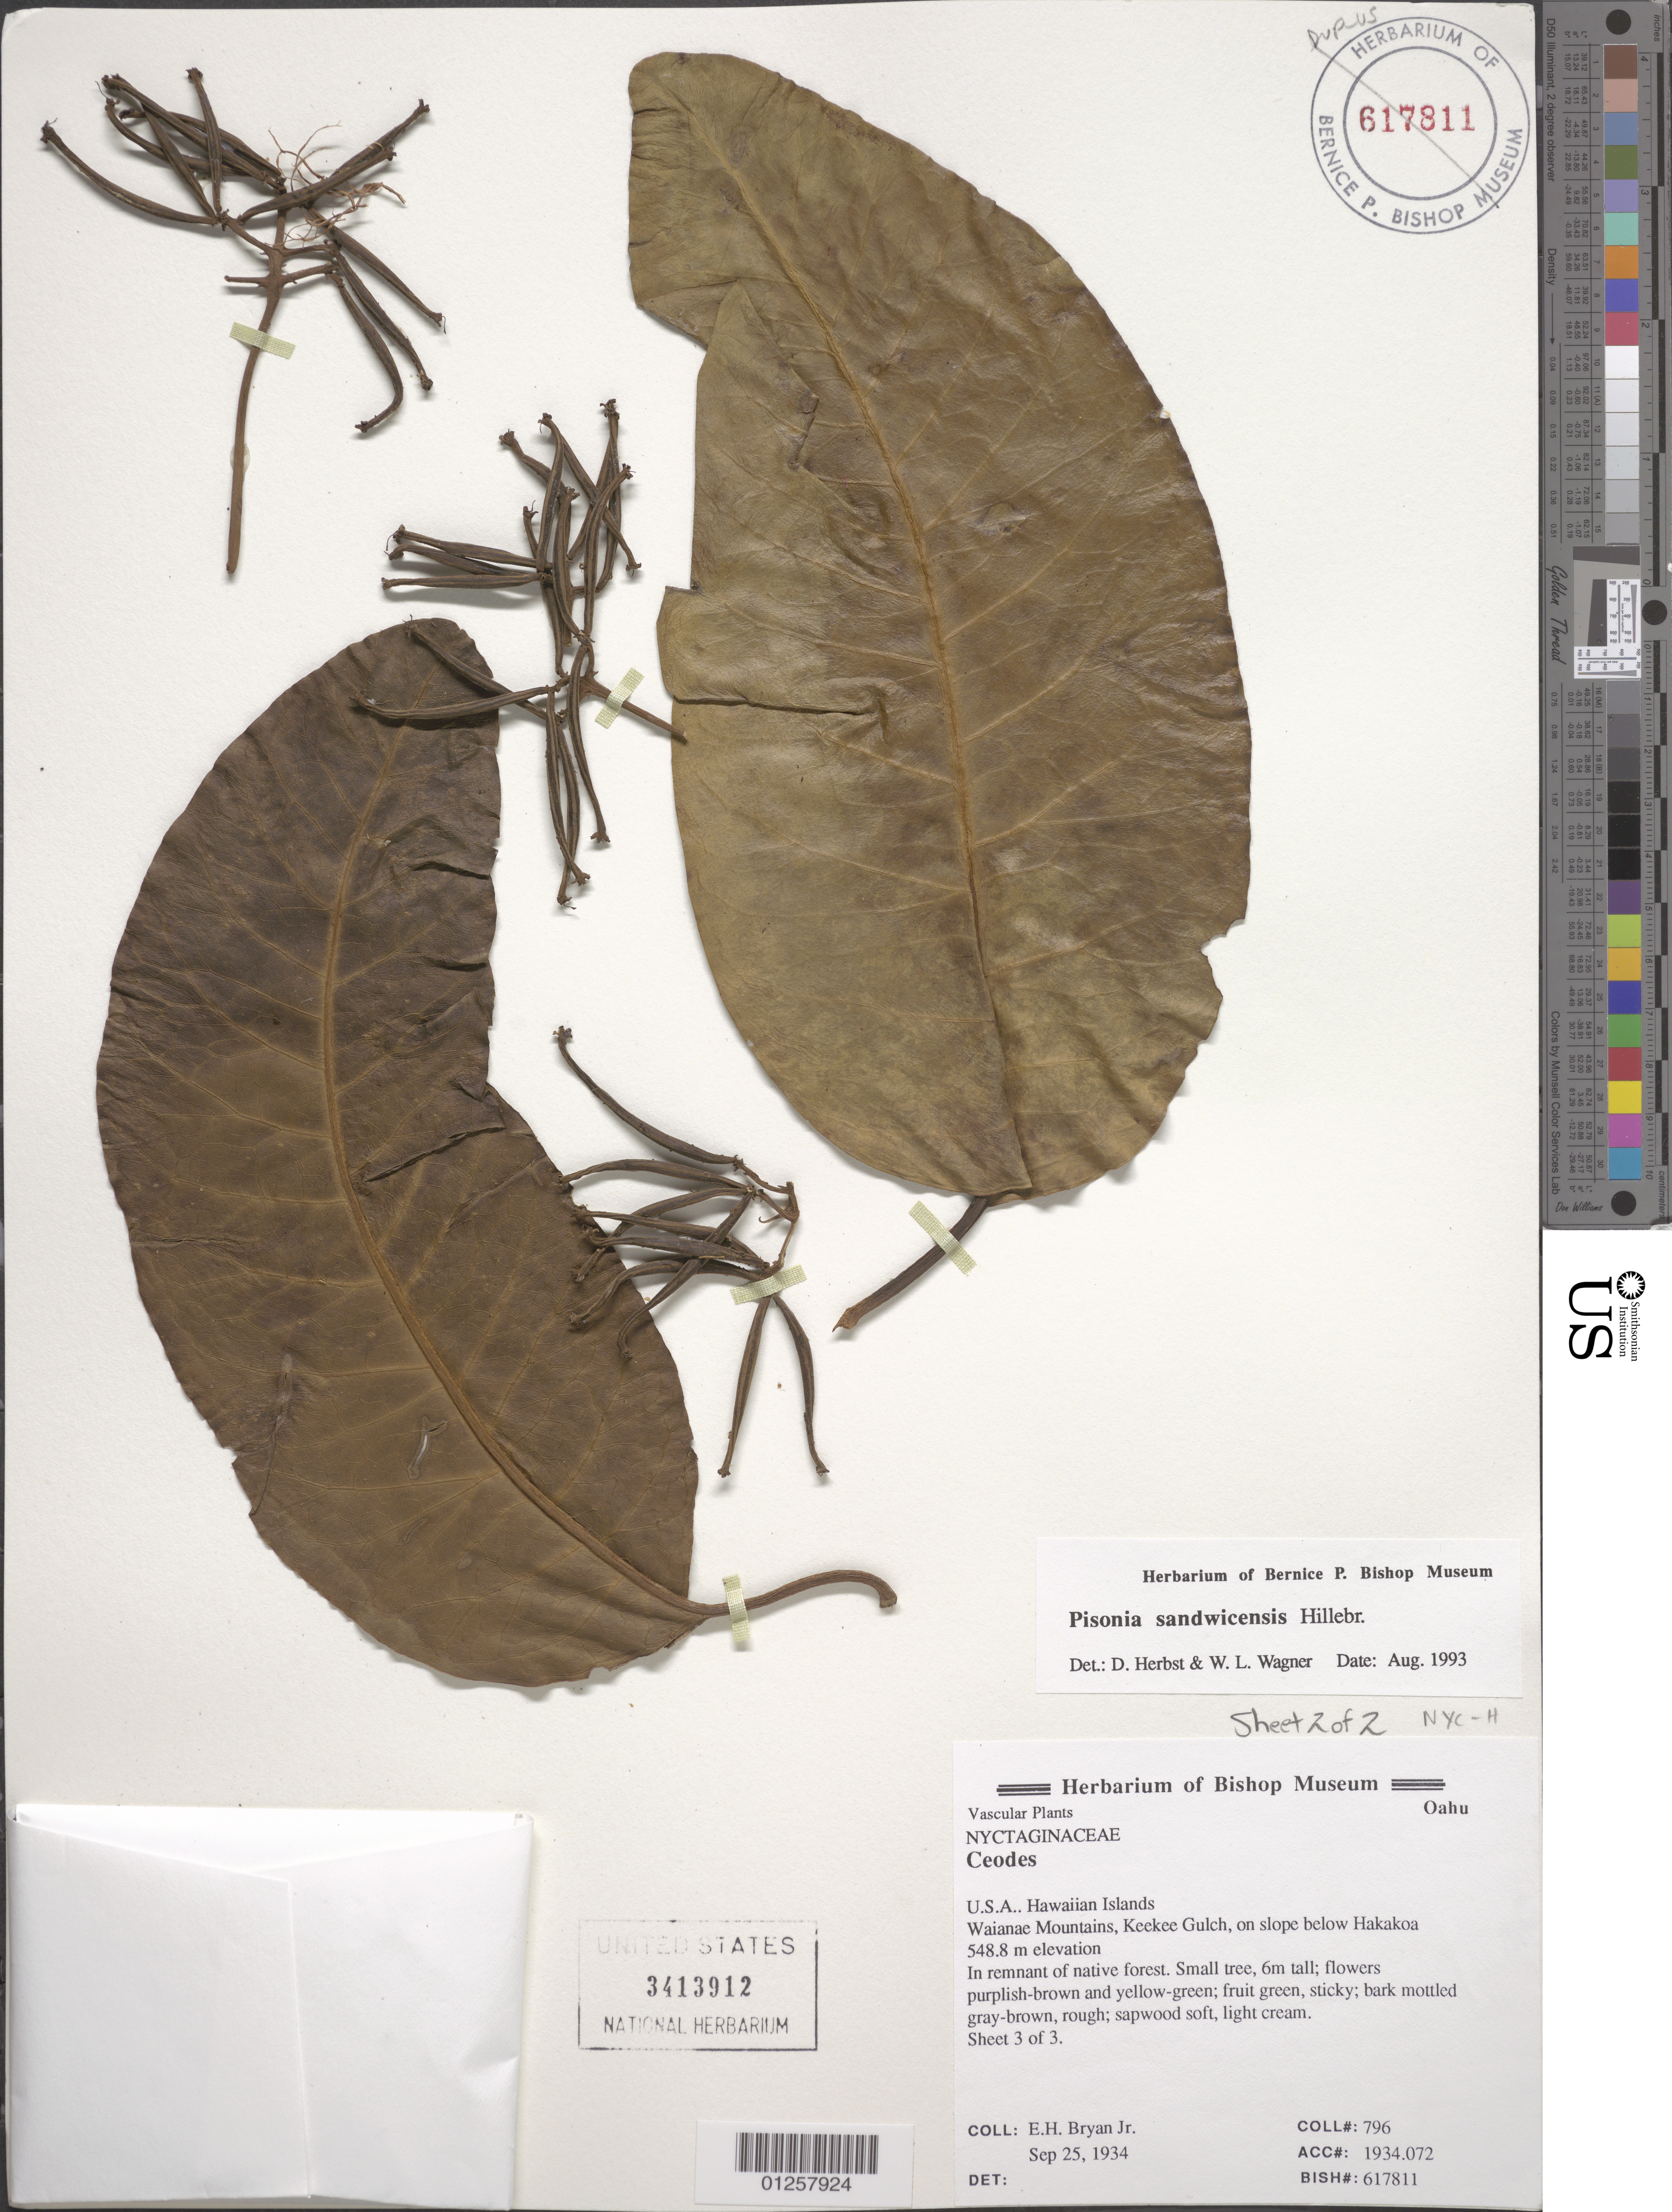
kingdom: Plantae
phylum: Tracheophyta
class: Magnoliopsida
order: Caryophyllales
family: Nyctaginaceae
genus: Rockia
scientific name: Rockia sandwicensis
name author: (Hillebr.) Heimerl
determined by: Wagner, W. L., (BOT), Smithsonian Institution - National Museum of Natural History (UNITED STATES)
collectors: E. Bryan Jr.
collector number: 796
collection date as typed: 25 Sep 1934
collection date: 1934-09-25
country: United States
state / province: Hawaii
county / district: Honolulu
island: Oahu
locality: Waianae Mts., Keekee Gulch, on slope below Hakakoa.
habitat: Native forest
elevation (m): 548.8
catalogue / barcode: US 3413912